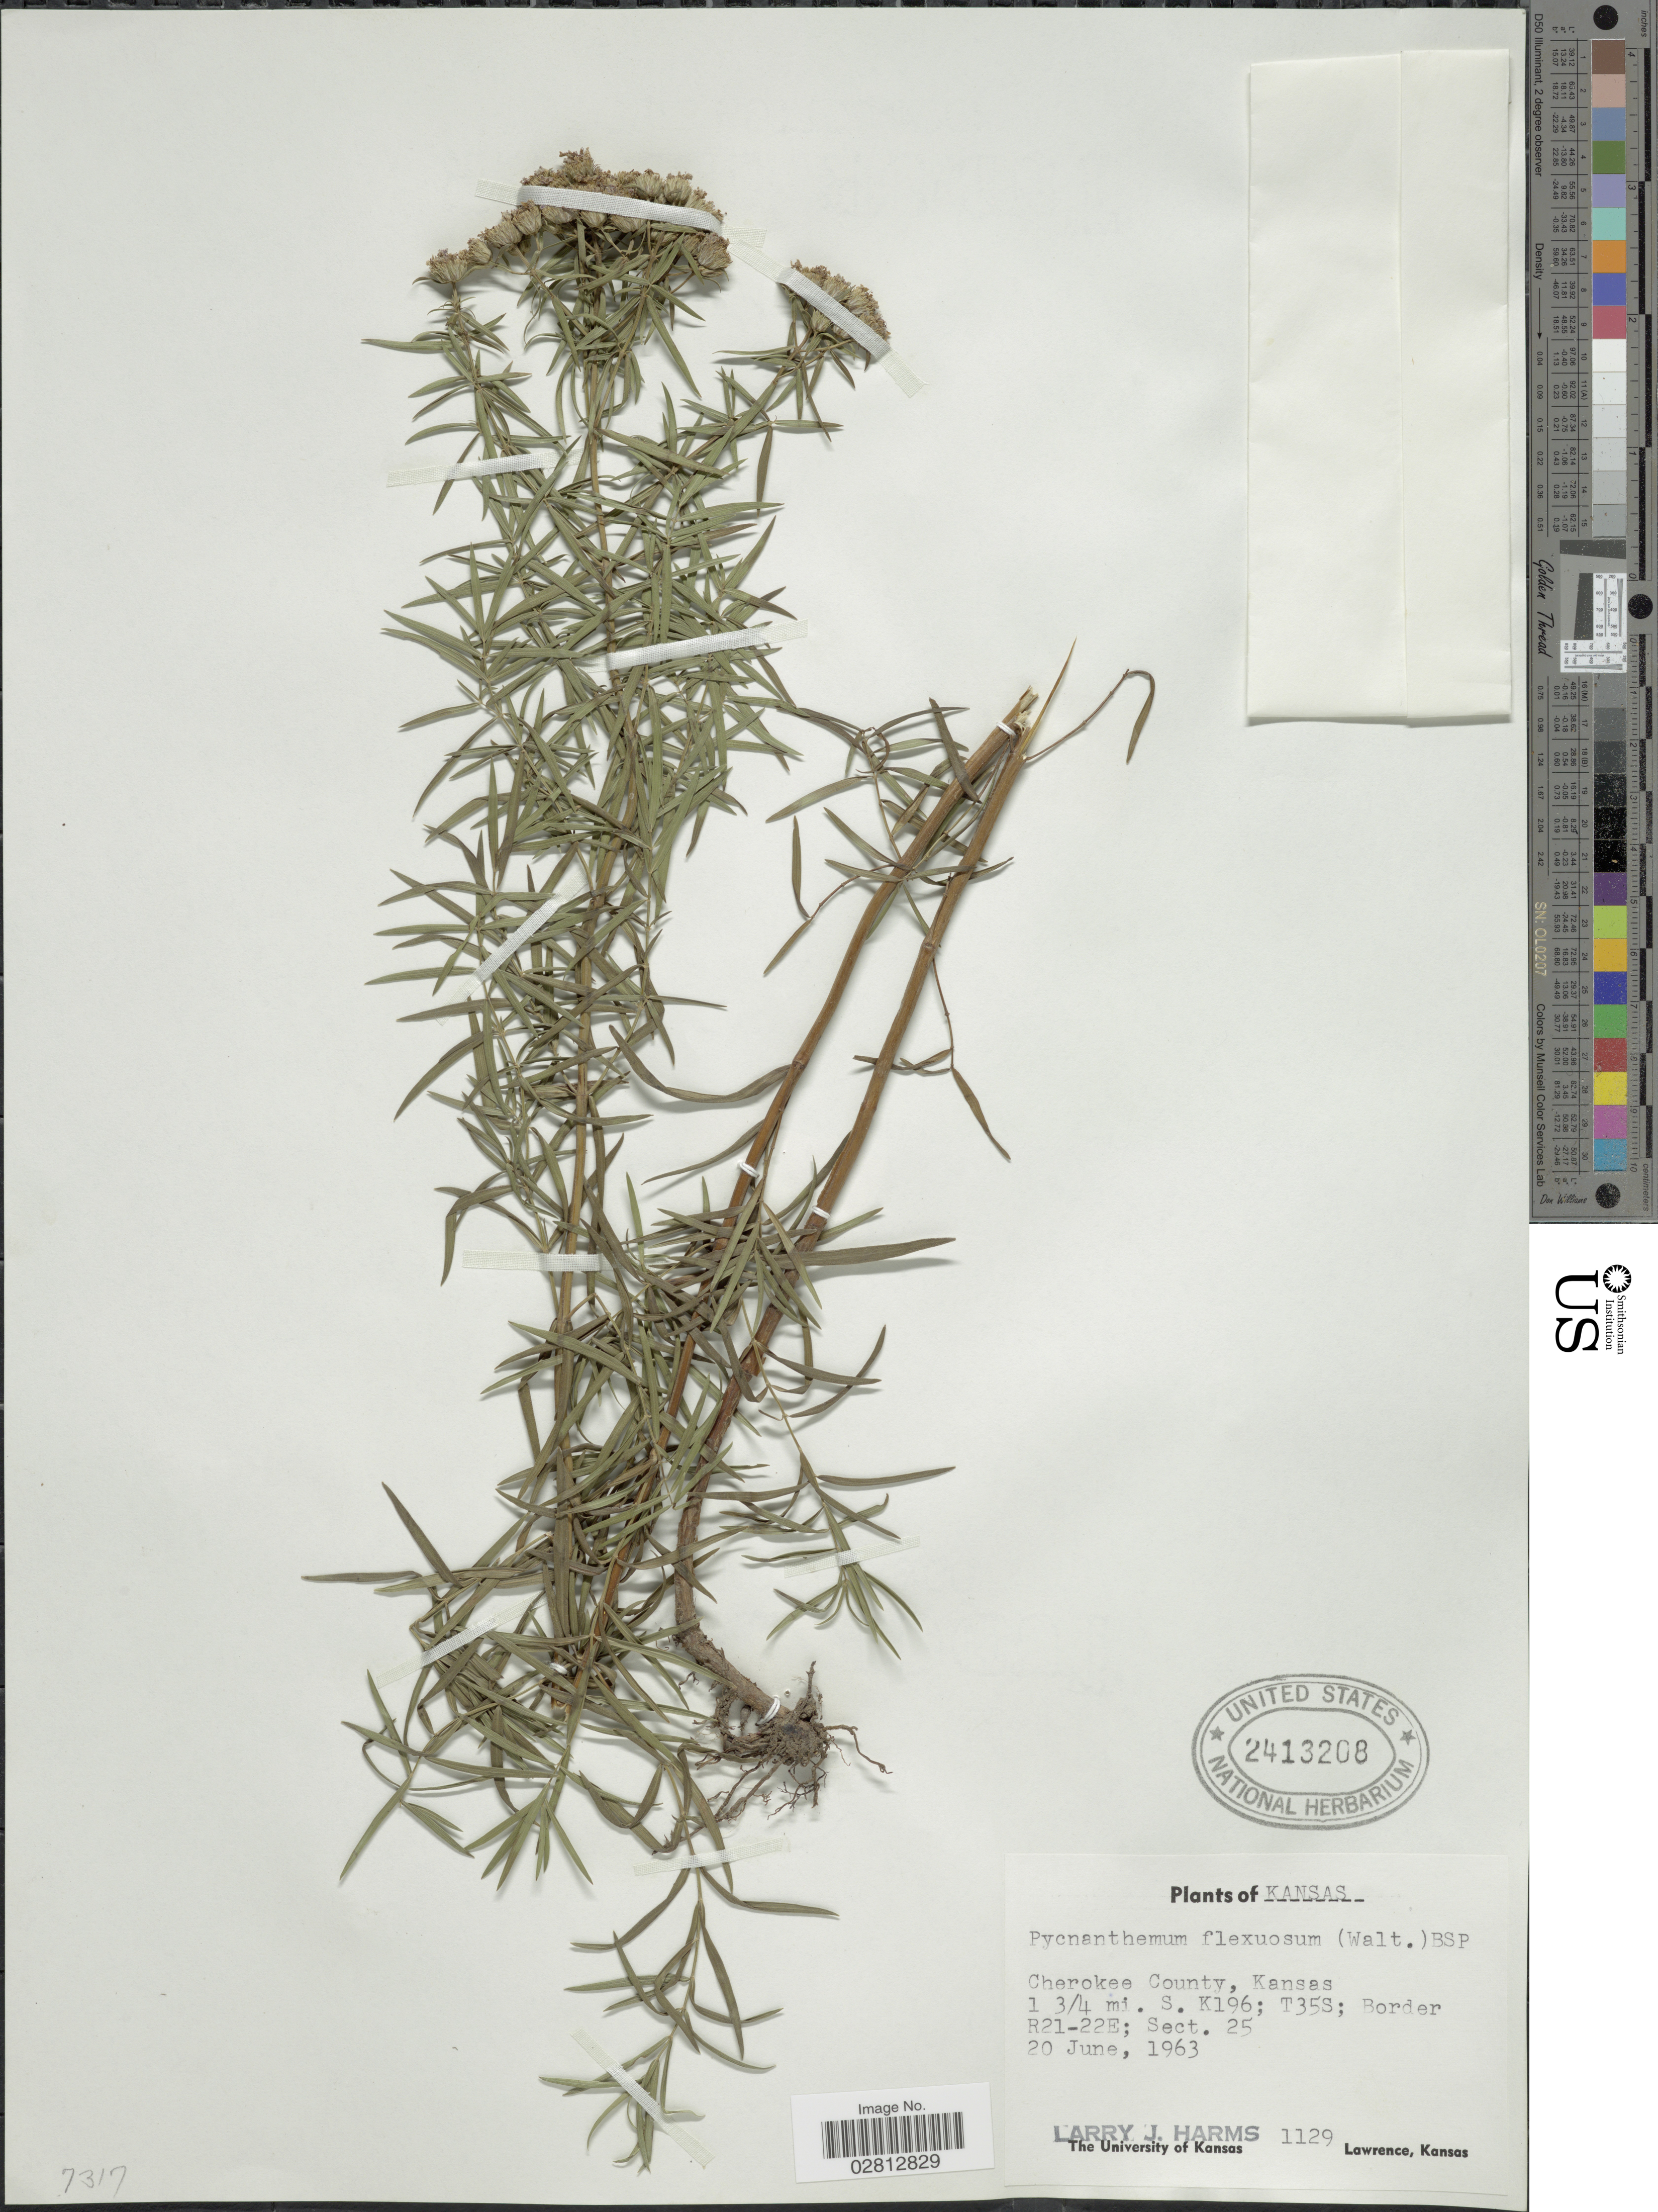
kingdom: Plantae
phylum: Tracheophyta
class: Magnoliopsida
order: Lamiales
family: Lamiaceae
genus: Pycnanthemum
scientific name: Pycnanthemum tenuifolium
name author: Schrad.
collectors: L. Harms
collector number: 1129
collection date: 1963-06-20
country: United States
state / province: Kansas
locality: Cherokee County. 1 3/4 mi. S. K196; T35S; Border R21-22E; Sect. 25.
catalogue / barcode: US 2413208